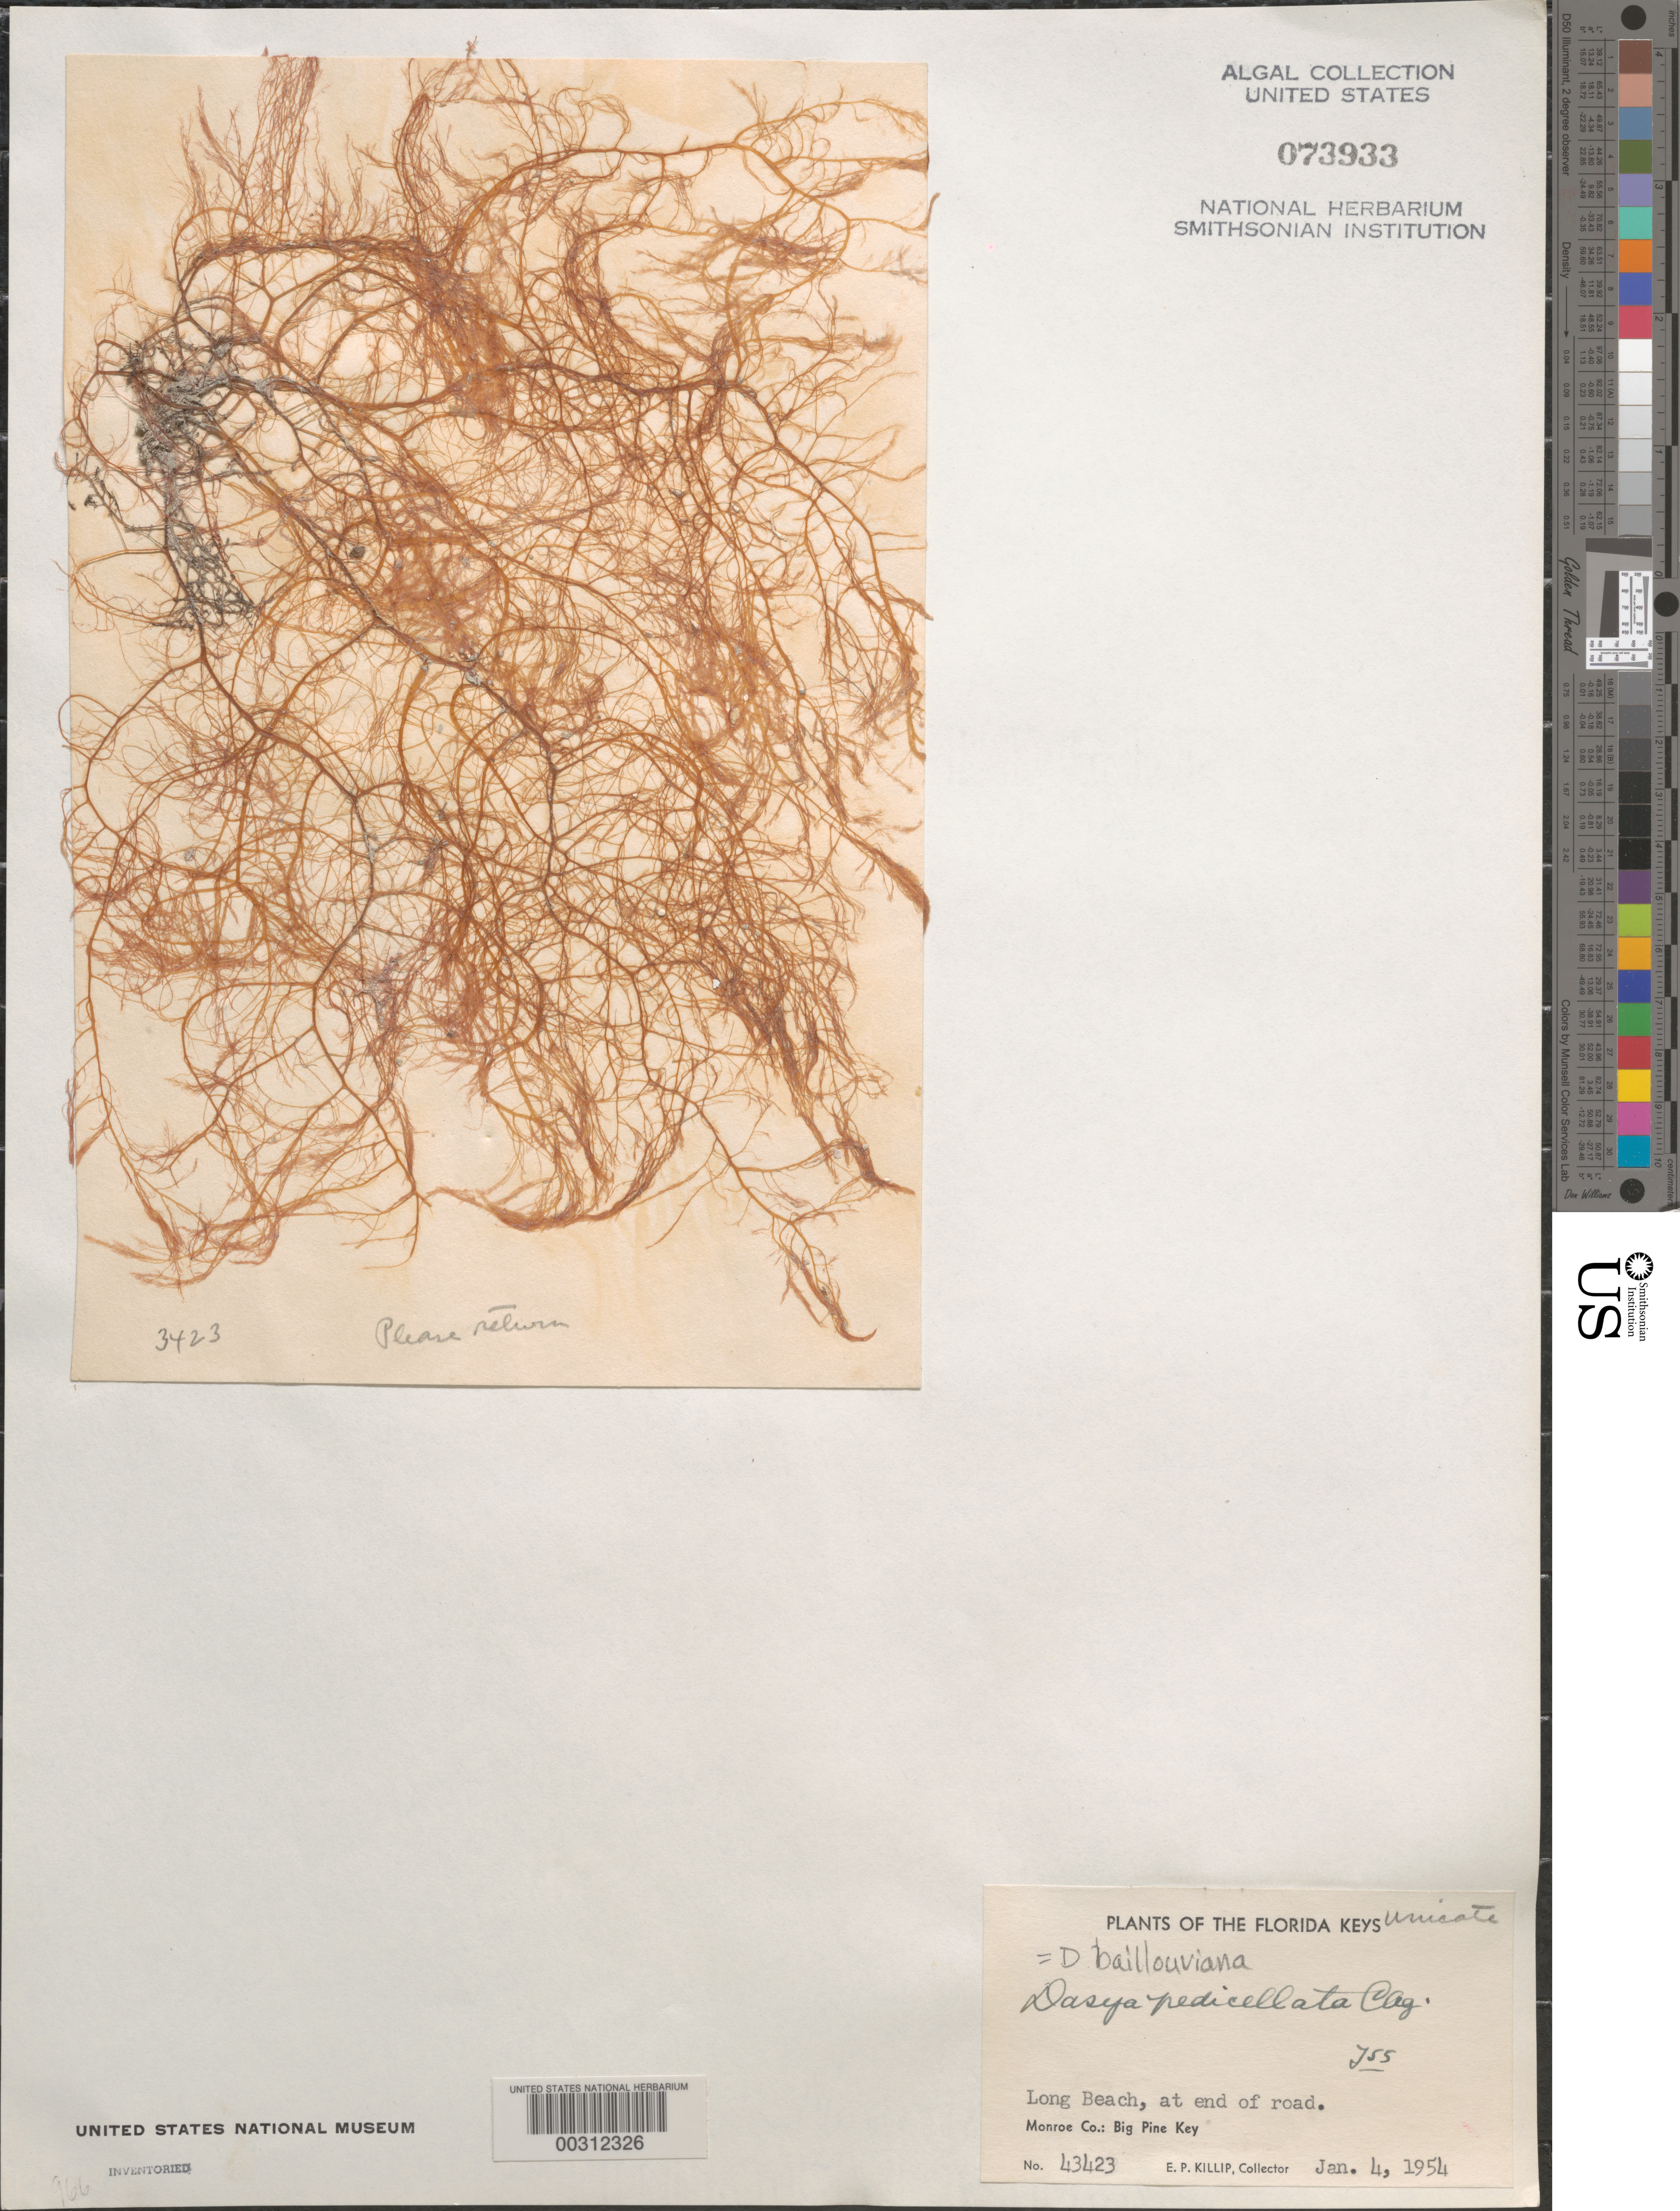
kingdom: Plantae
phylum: Rhodophyta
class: Florideophyceae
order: Ceramiales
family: Dasyaceae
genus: Dasya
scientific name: Dasya pedicellata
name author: (C. Agardh) C. Agardh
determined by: Algae name updating Project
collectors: E. P. Killip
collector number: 43423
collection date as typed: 04 Jan 1954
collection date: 1954-01-04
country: United States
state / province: Florida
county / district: Monroe County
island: Big Pine Key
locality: Long Beach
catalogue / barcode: US 73933